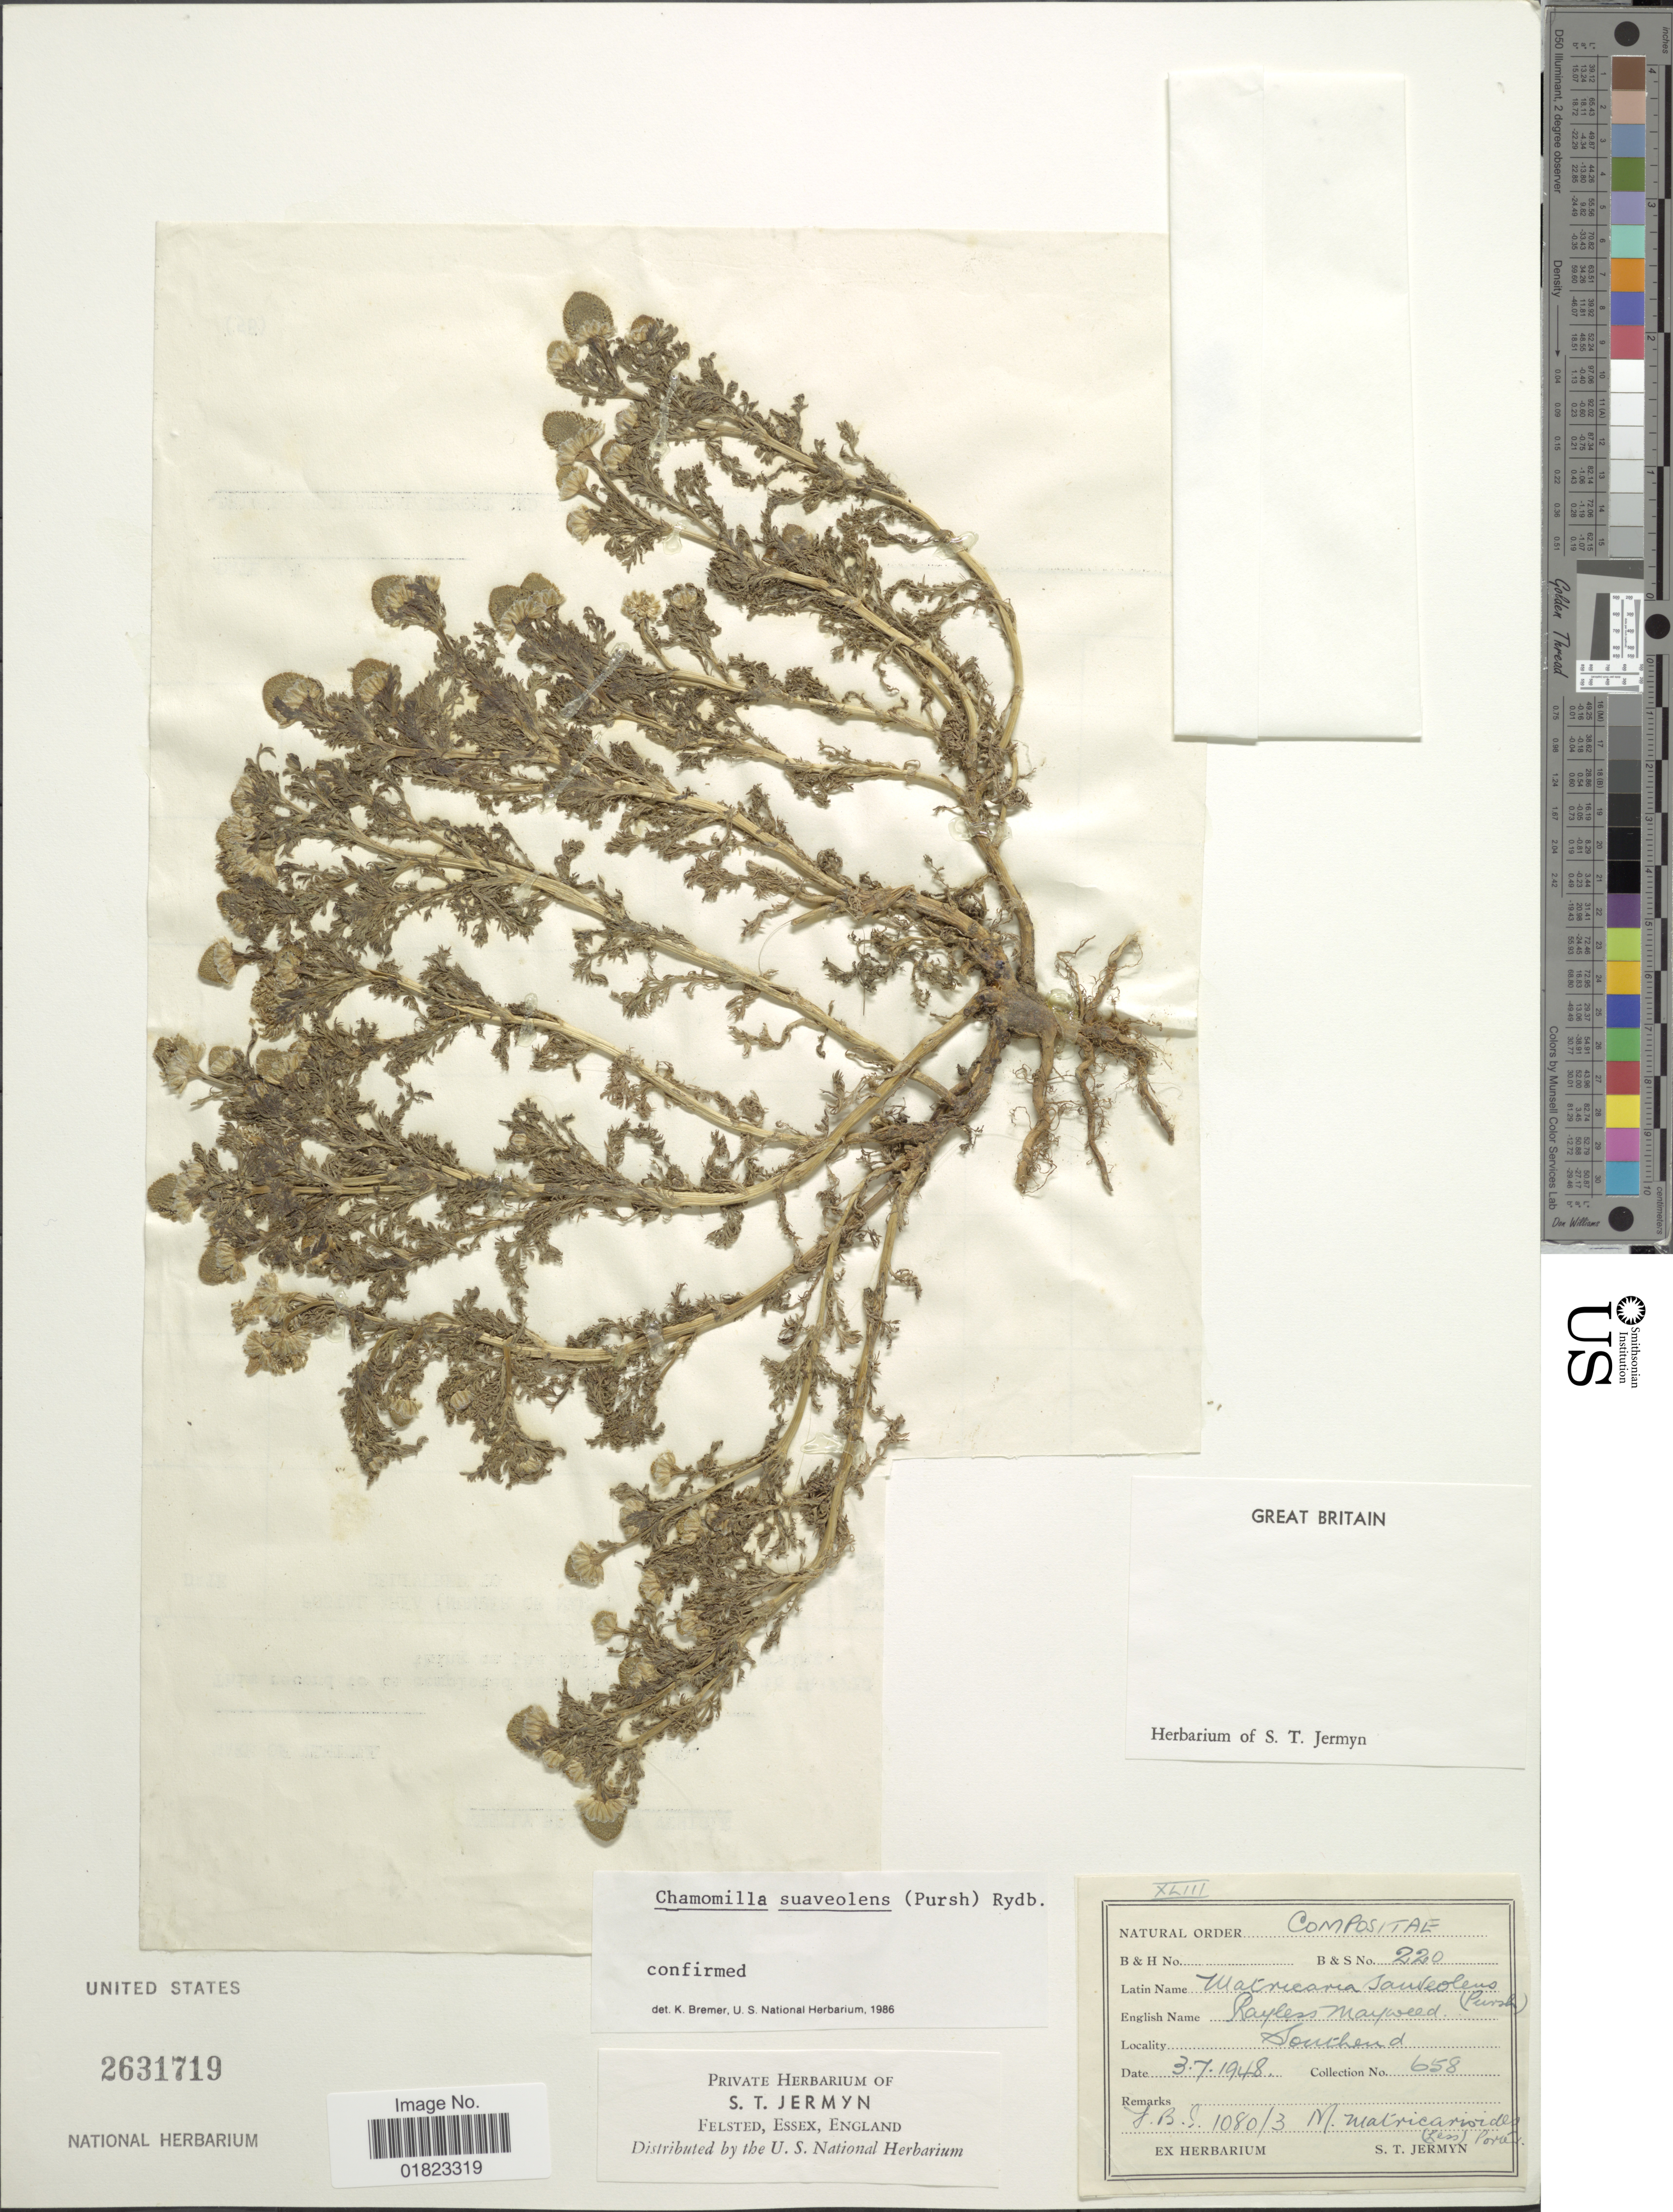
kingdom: Plantae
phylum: Tracheophyta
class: Magnoliopsida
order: Asterales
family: Asteraceae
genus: Matricaria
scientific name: Matricaria matricarioides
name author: (Less.) Porter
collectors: S. Jermyn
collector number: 658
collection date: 1948-07-03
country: United Kingdom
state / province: England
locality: Southend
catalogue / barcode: US 2631719